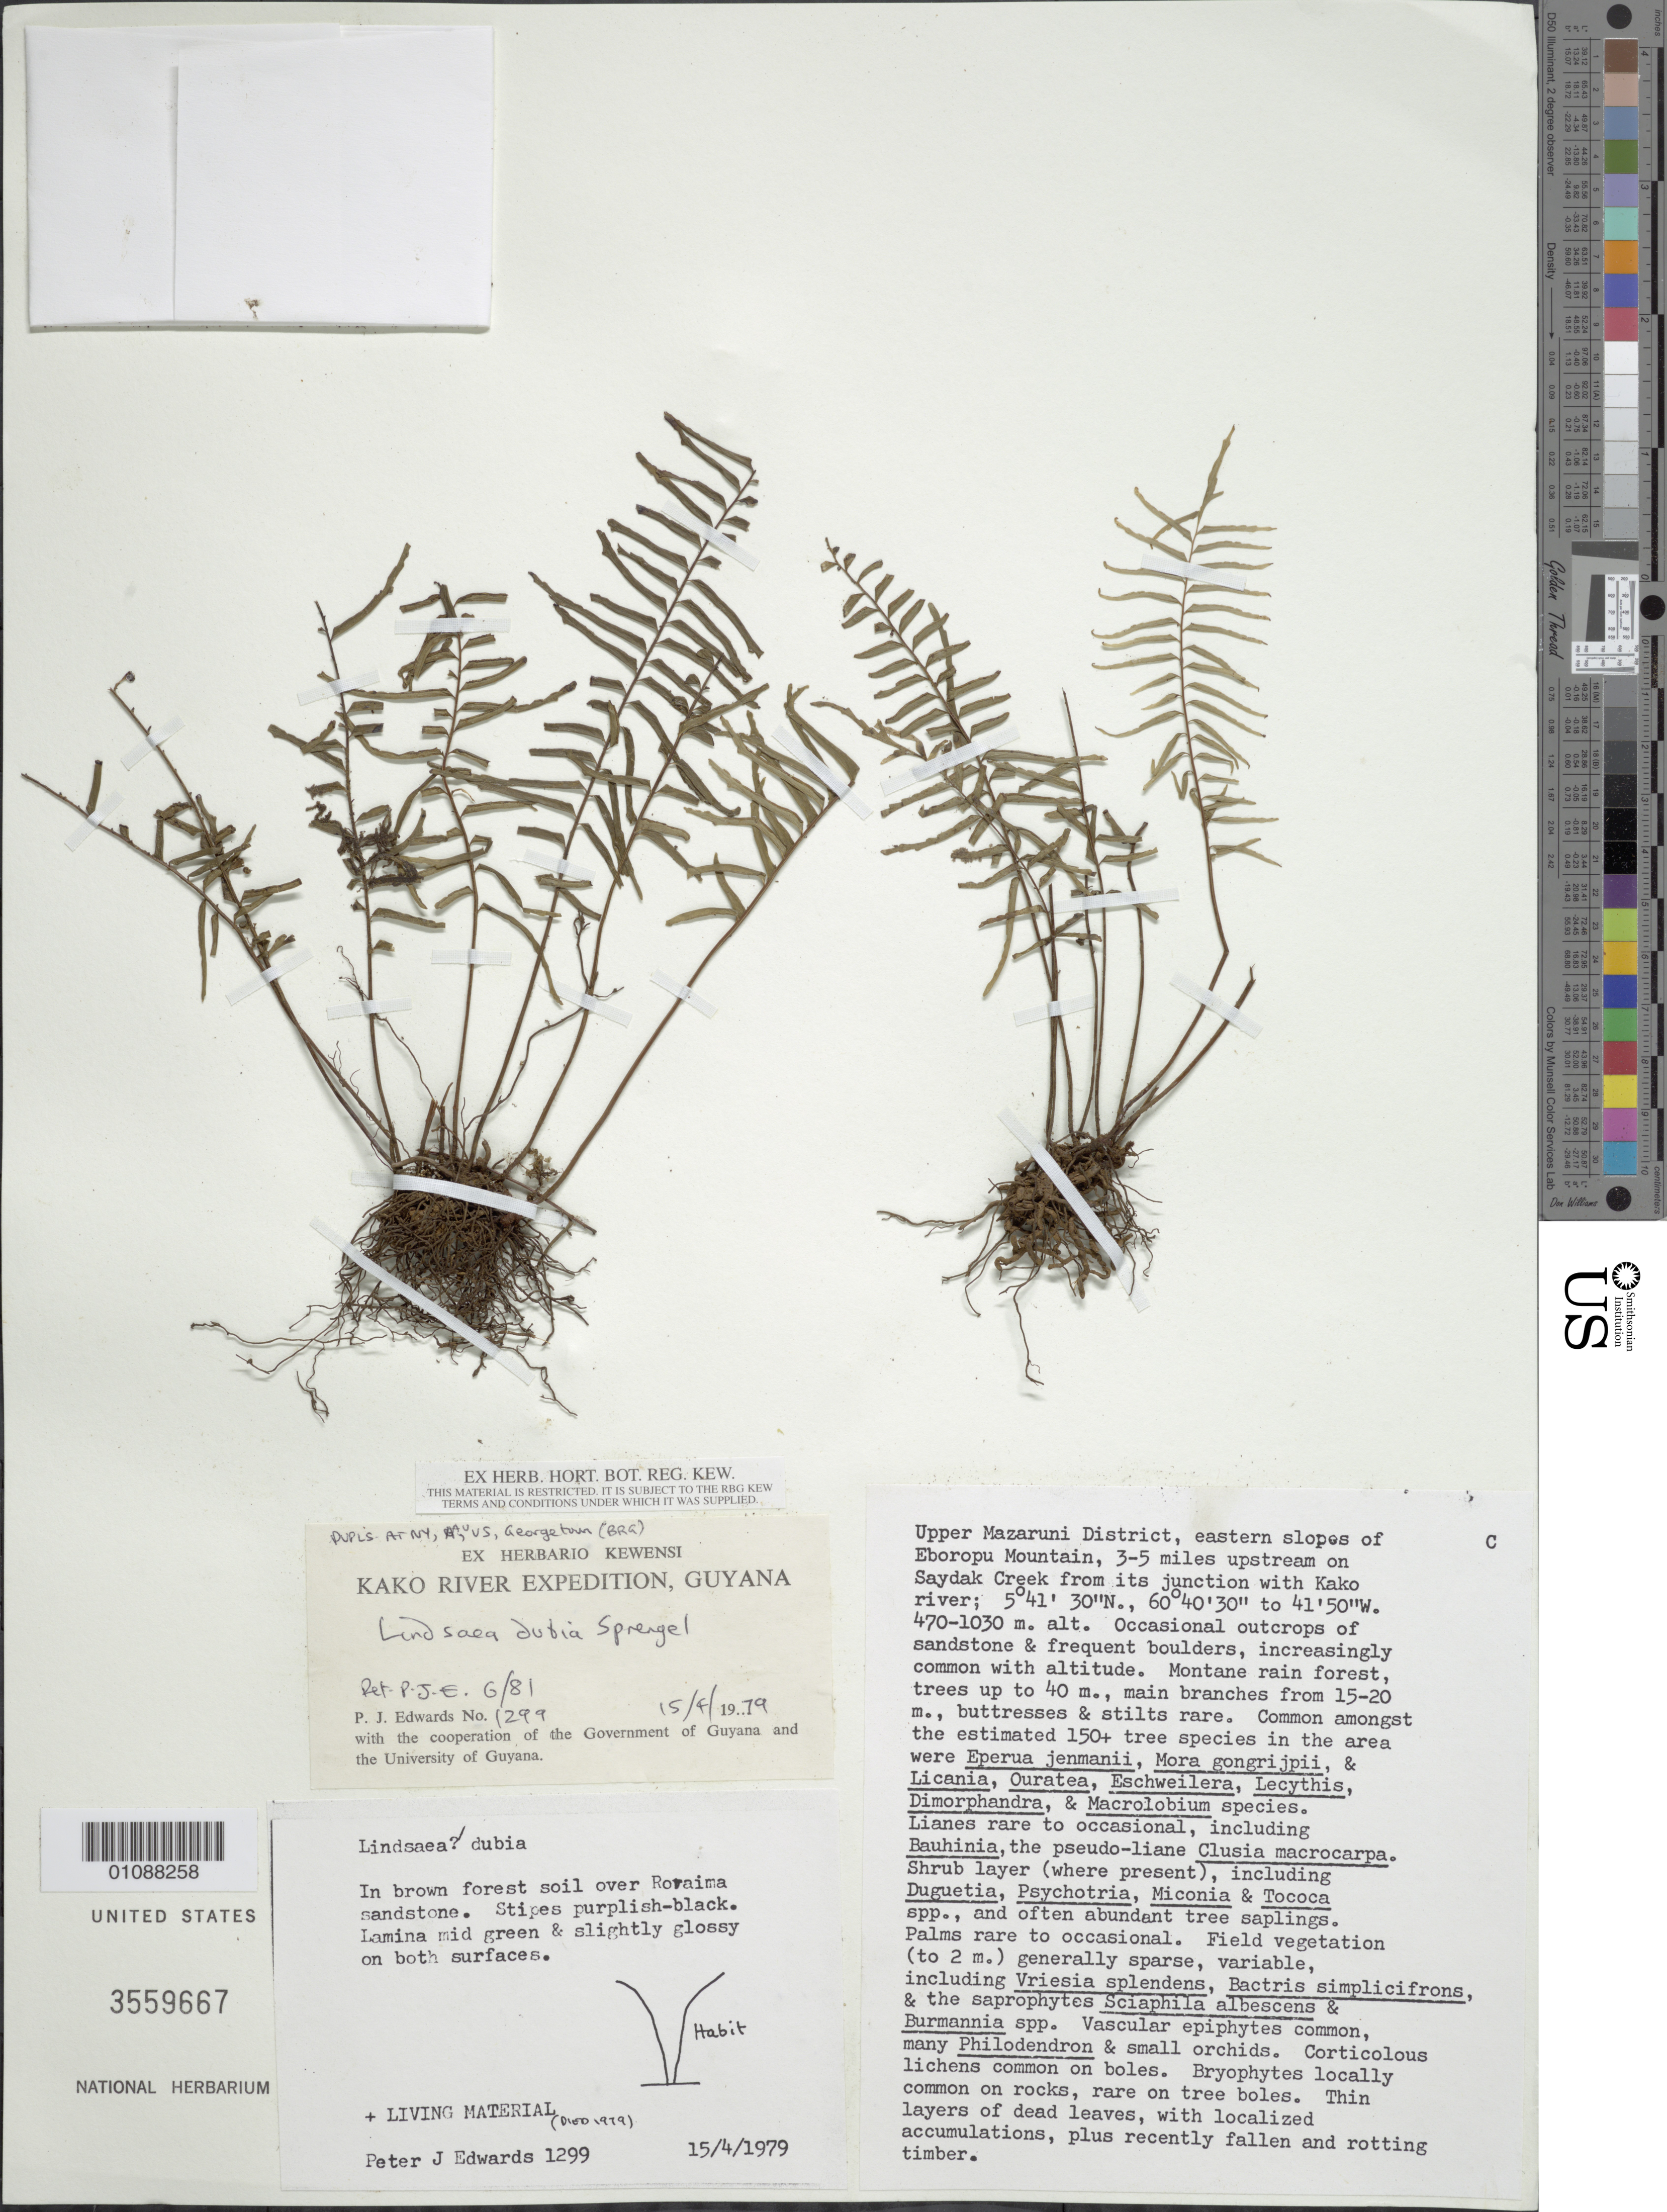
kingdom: Plantae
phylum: Tracheophyta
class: Polypodiopsida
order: Polypodiales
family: Lindsaeaceae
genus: Lindsaea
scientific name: Lindsaea dubia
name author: Spreng.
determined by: Edwards, P. J.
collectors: P. Edwards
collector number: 1299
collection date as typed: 15-Apr-79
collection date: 1979-04-15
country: Guyana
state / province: Cuyuni-Mazaruni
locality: Upper Mazaruni District, eastern slopes of Eboropu Mountain, 3-5 miles upstream on Saydak Creek from its junction with Kako river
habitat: Occasional outcrops of sandstone & frequent boulders, increasingly common with altitude. Montaine rain forest, trees up to 40m…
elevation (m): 143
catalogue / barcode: US 3559667